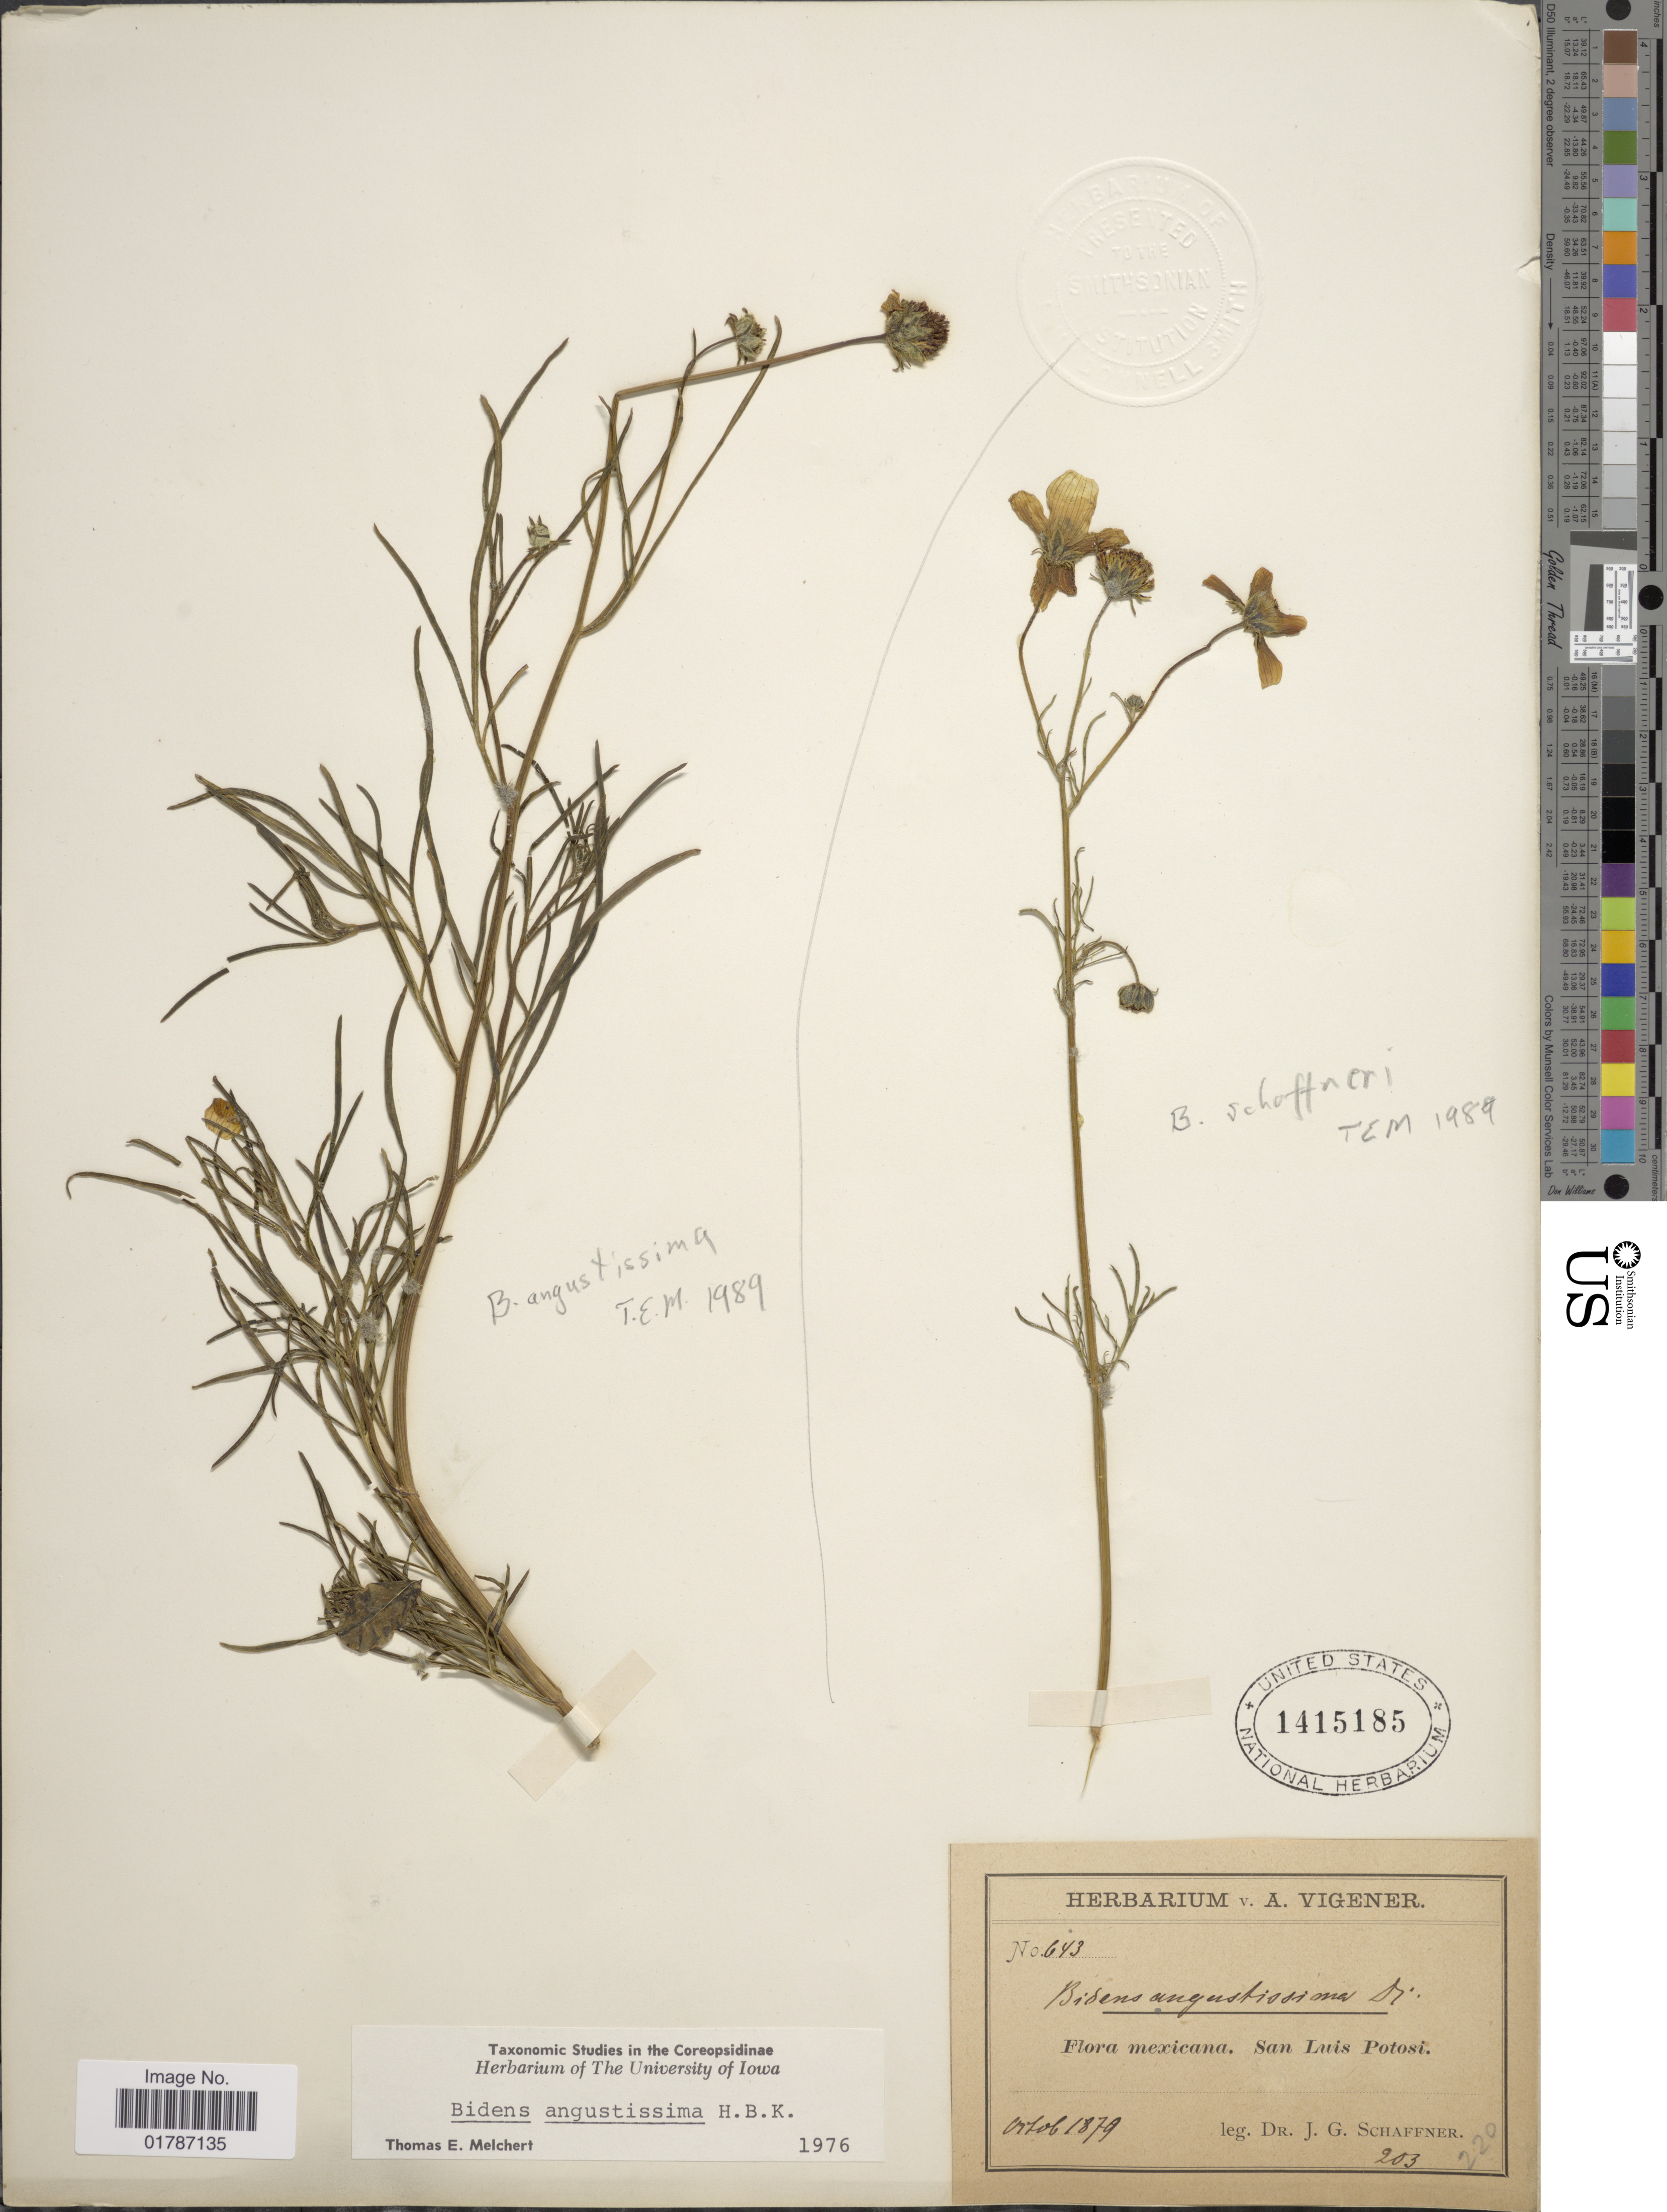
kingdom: Plantae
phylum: Tracheophyta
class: Magnoliopsida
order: Asterales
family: Asteraceae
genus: Bidens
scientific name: Bidens angustissima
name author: Kunth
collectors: R. Schaeffer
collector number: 643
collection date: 1879-10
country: Mexico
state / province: San Luis Potosí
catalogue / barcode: US 1415185